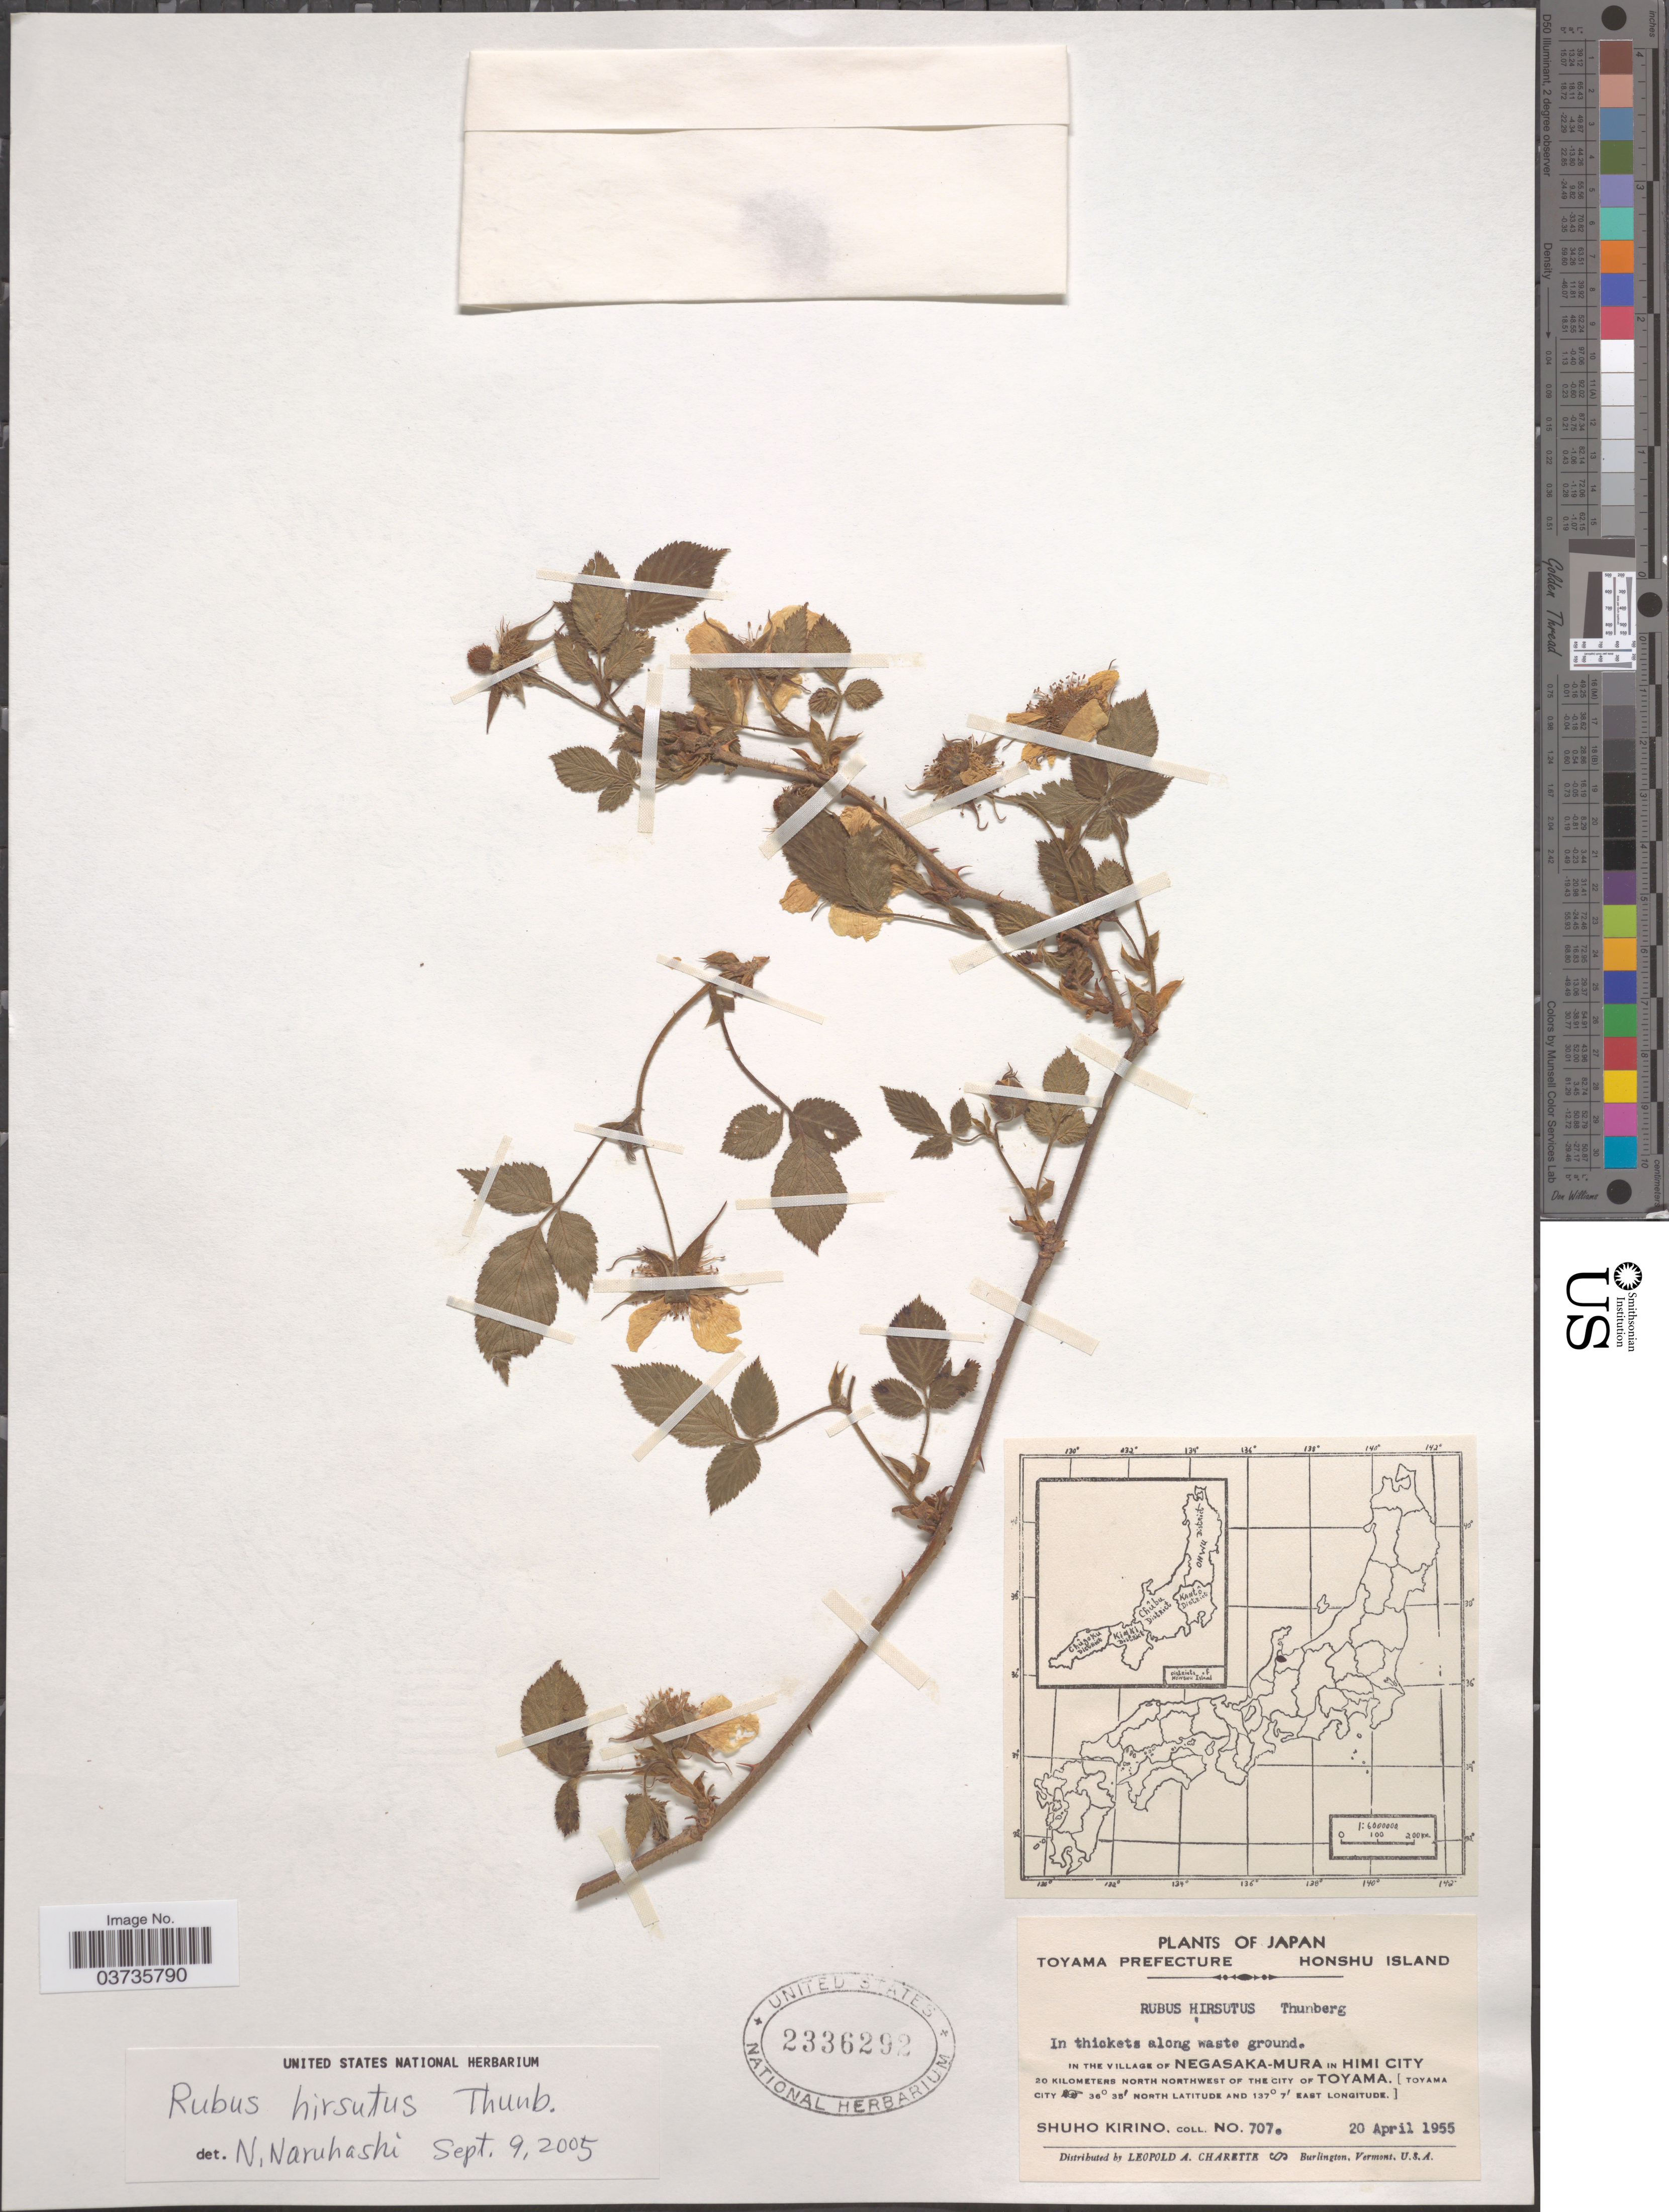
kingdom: Plantae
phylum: Tracheophyta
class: Magnoliopsida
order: Rosales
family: Rosaceae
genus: Rubus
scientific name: Rubus hirsutus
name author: Thunb.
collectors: S. Kirino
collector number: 707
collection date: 1955-04-20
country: Japan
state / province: Toyama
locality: Toyama Prefecture, Honshu Island. In the village of Negasaka-Mura in Himi City 20 kilometers north northwest of the city of Toyama. [Toyama City].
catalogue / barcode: US 2336292